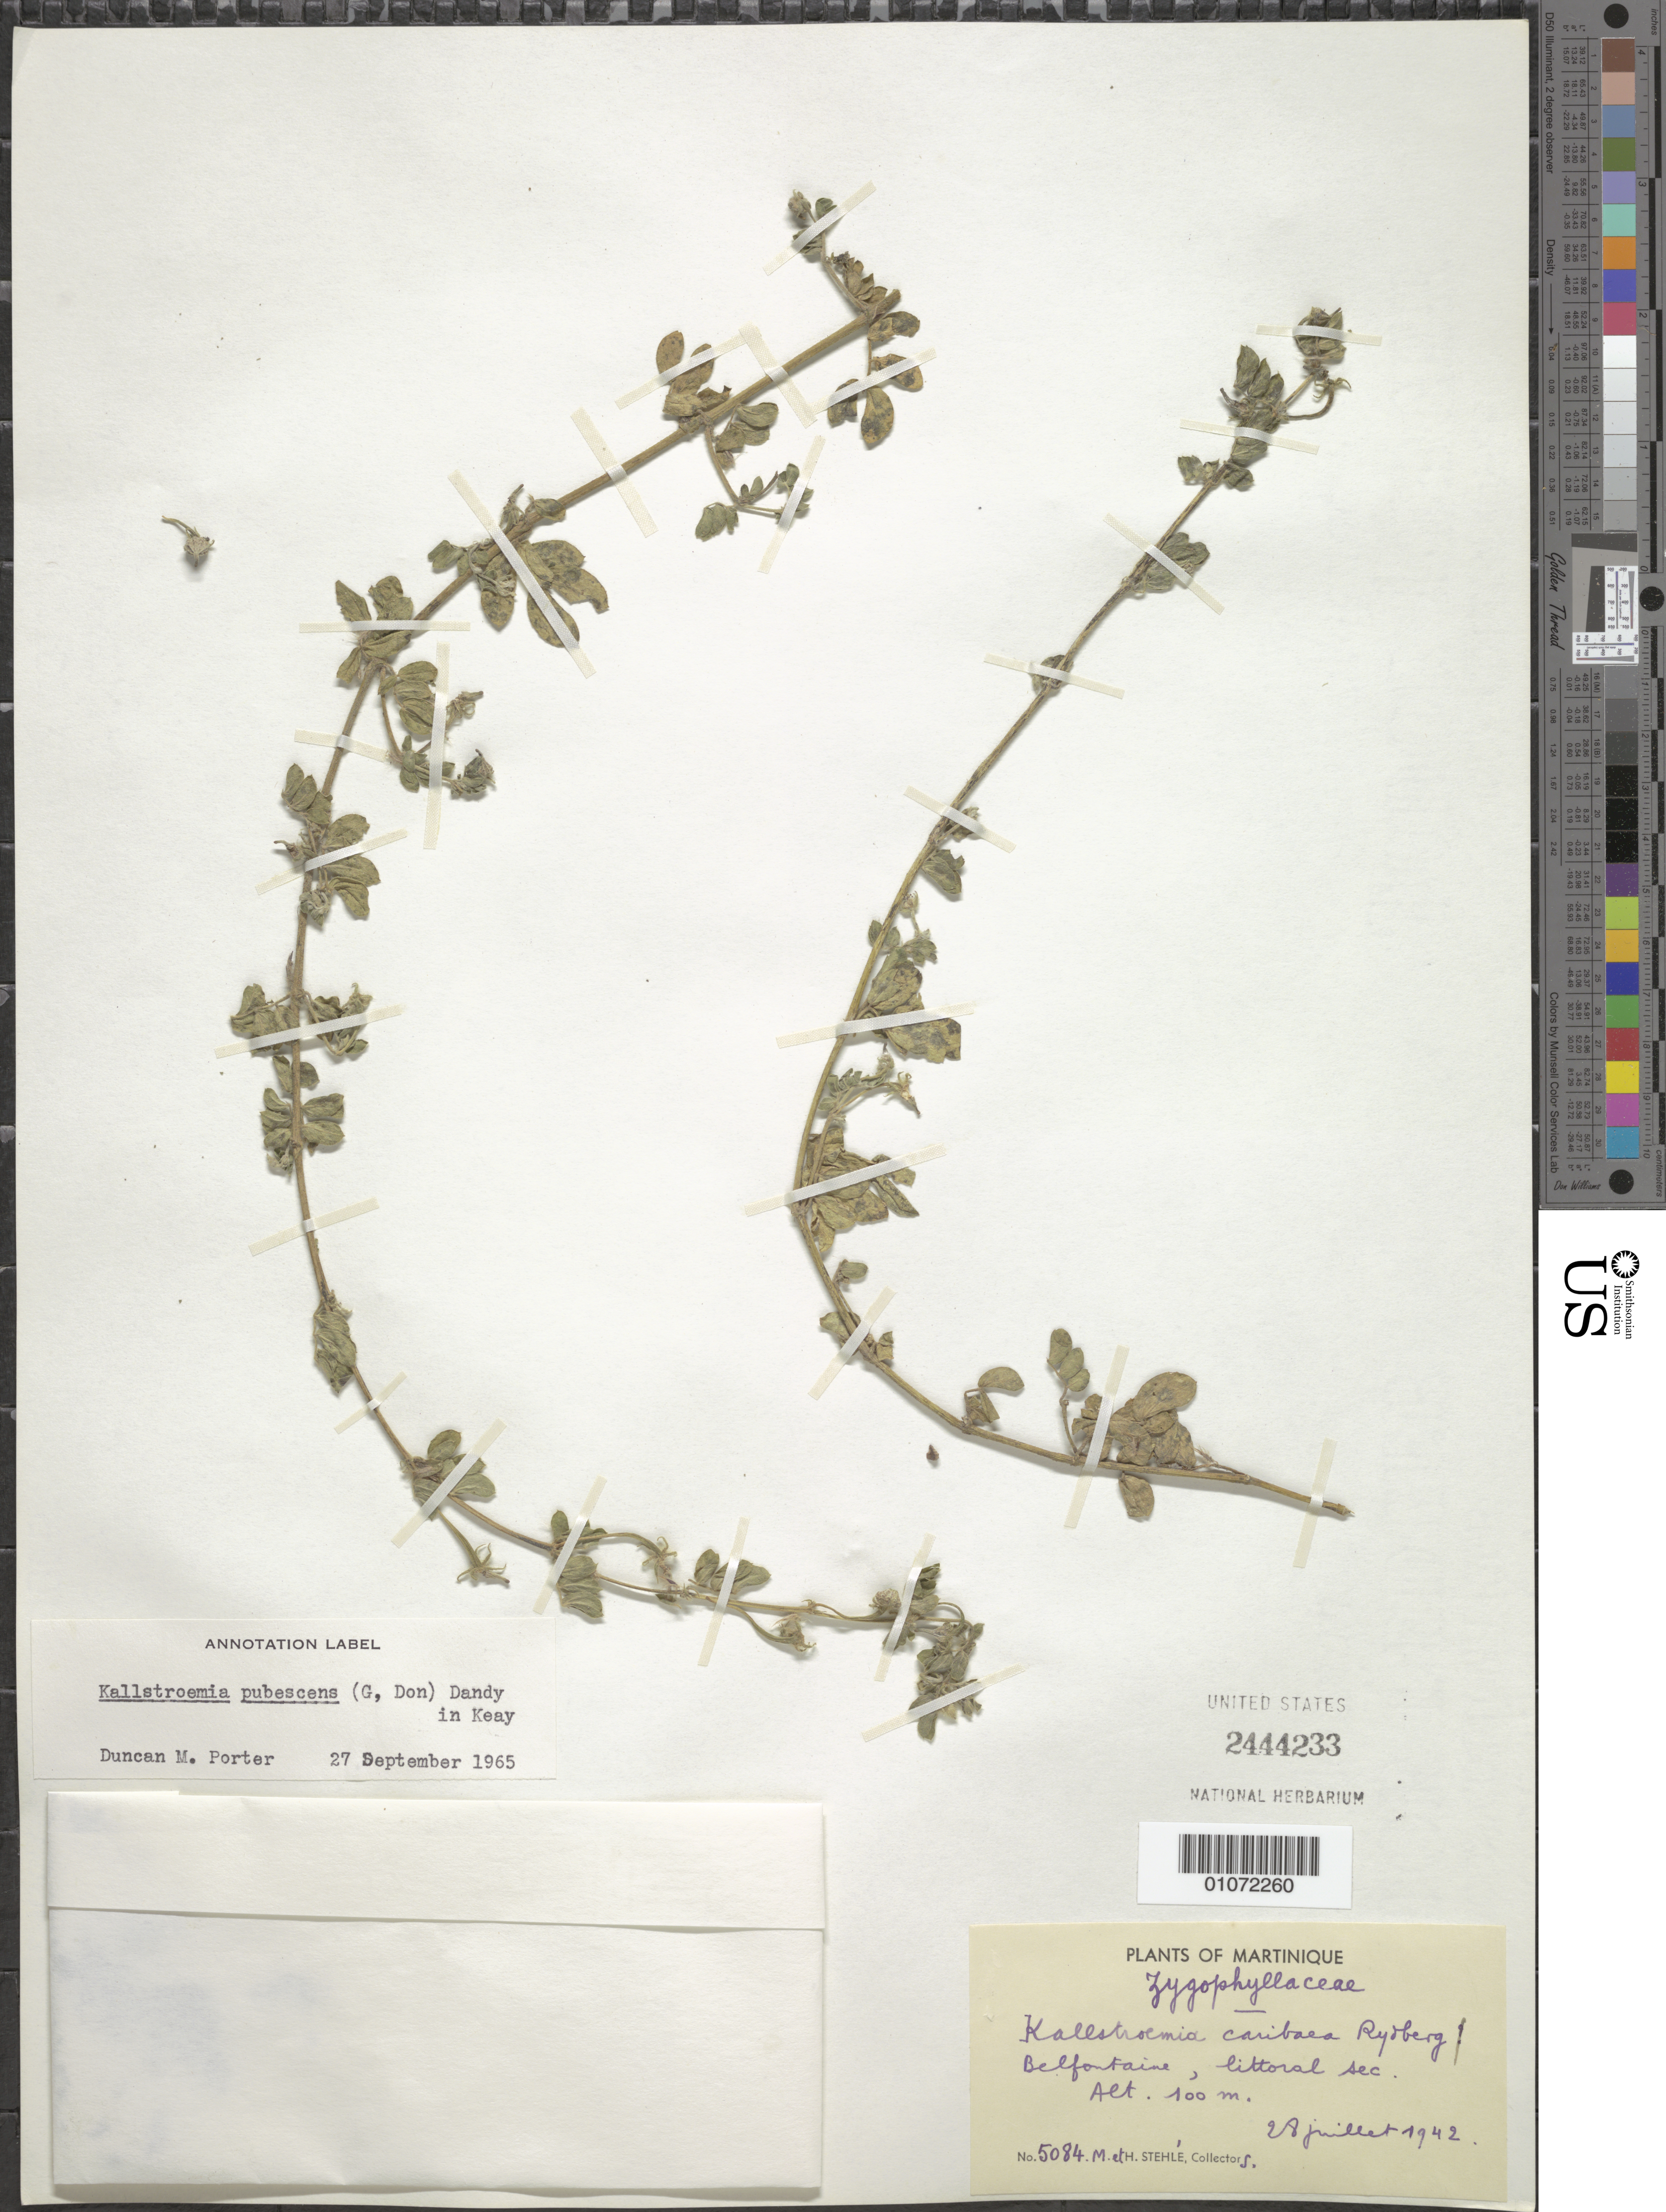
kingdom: Plantae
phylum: Tracheophyta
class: Magnoliopsida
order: Zygophyllales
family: Zygophyllaceae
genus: Kallstroemia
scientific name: Kallstroemia pubescens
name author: (G. Don) Dandy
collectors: H. Stehlé & M. Stehlé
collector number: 5084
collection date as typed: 28 Jul 1942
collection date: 1942-07-28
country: Martinique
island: Martinique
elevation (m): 100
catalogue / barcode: US 2444233